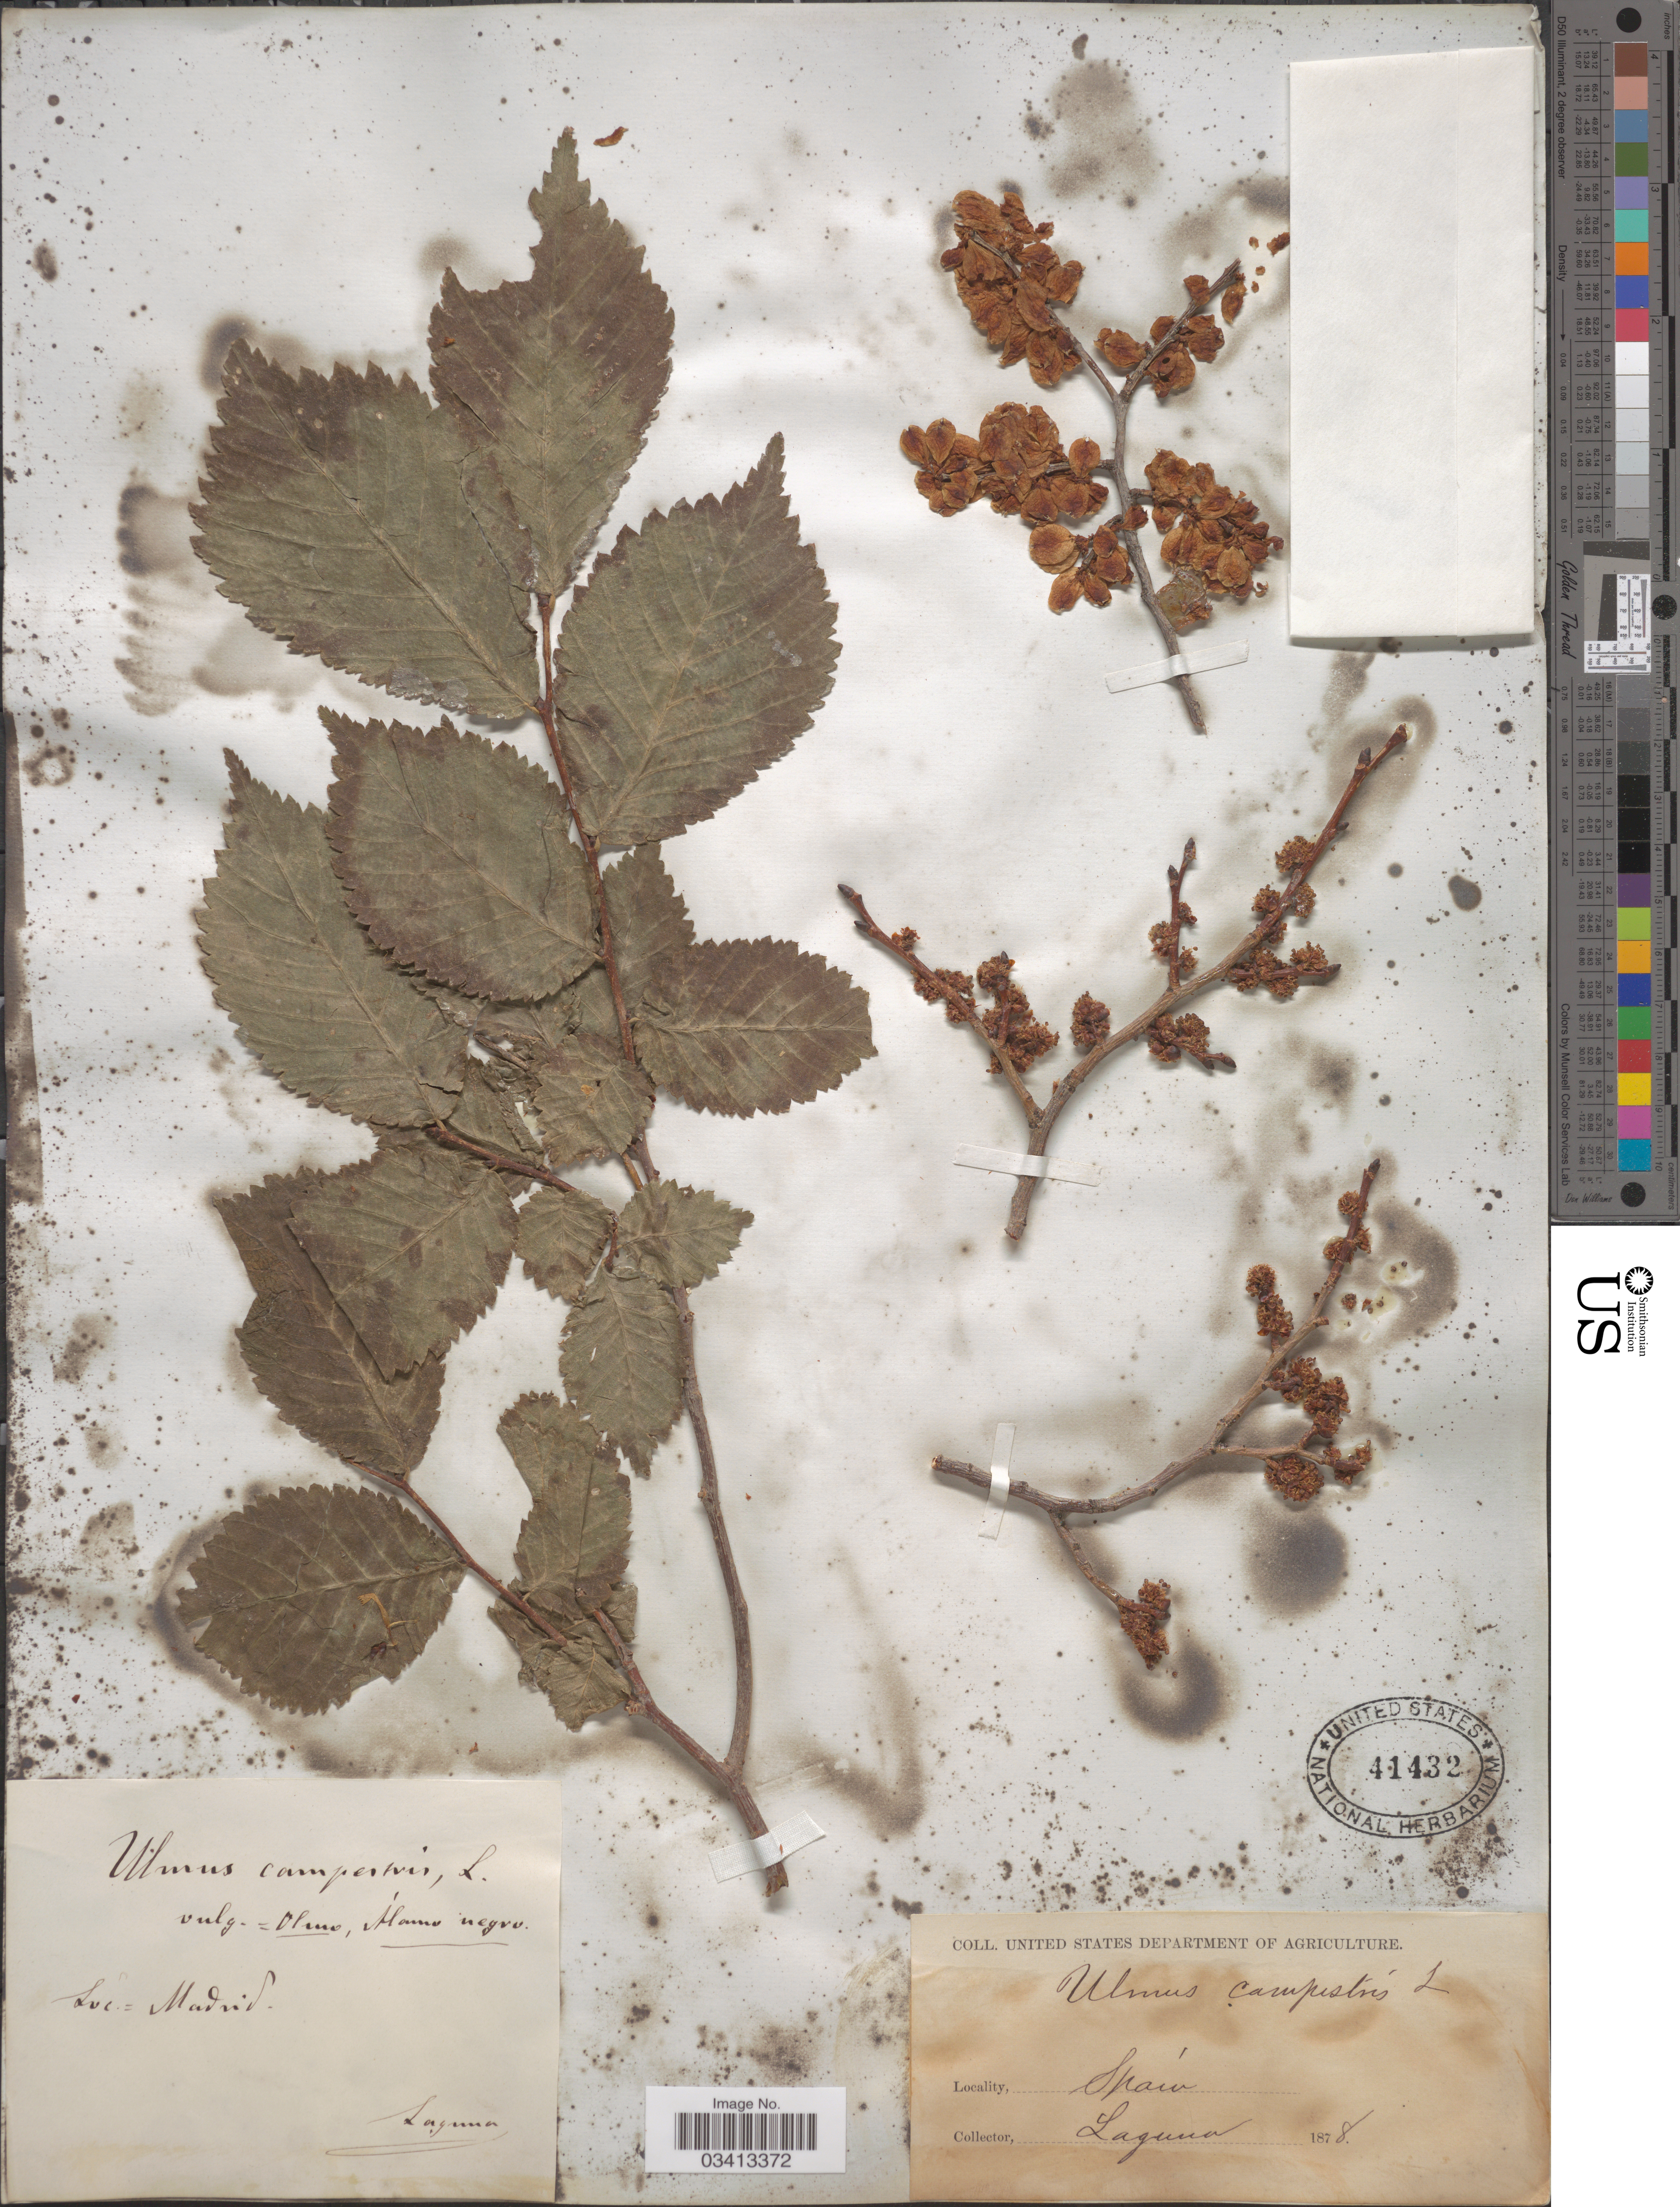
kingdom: Plantae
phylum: Tracheophyta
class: Magnoliopsida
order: Rosales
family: Ulmaceae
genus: Ulmus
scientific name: Ulmus campestris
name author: L.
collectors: -. Laguna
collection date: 1878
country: Spain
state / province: Madrid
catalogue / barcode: US 41432